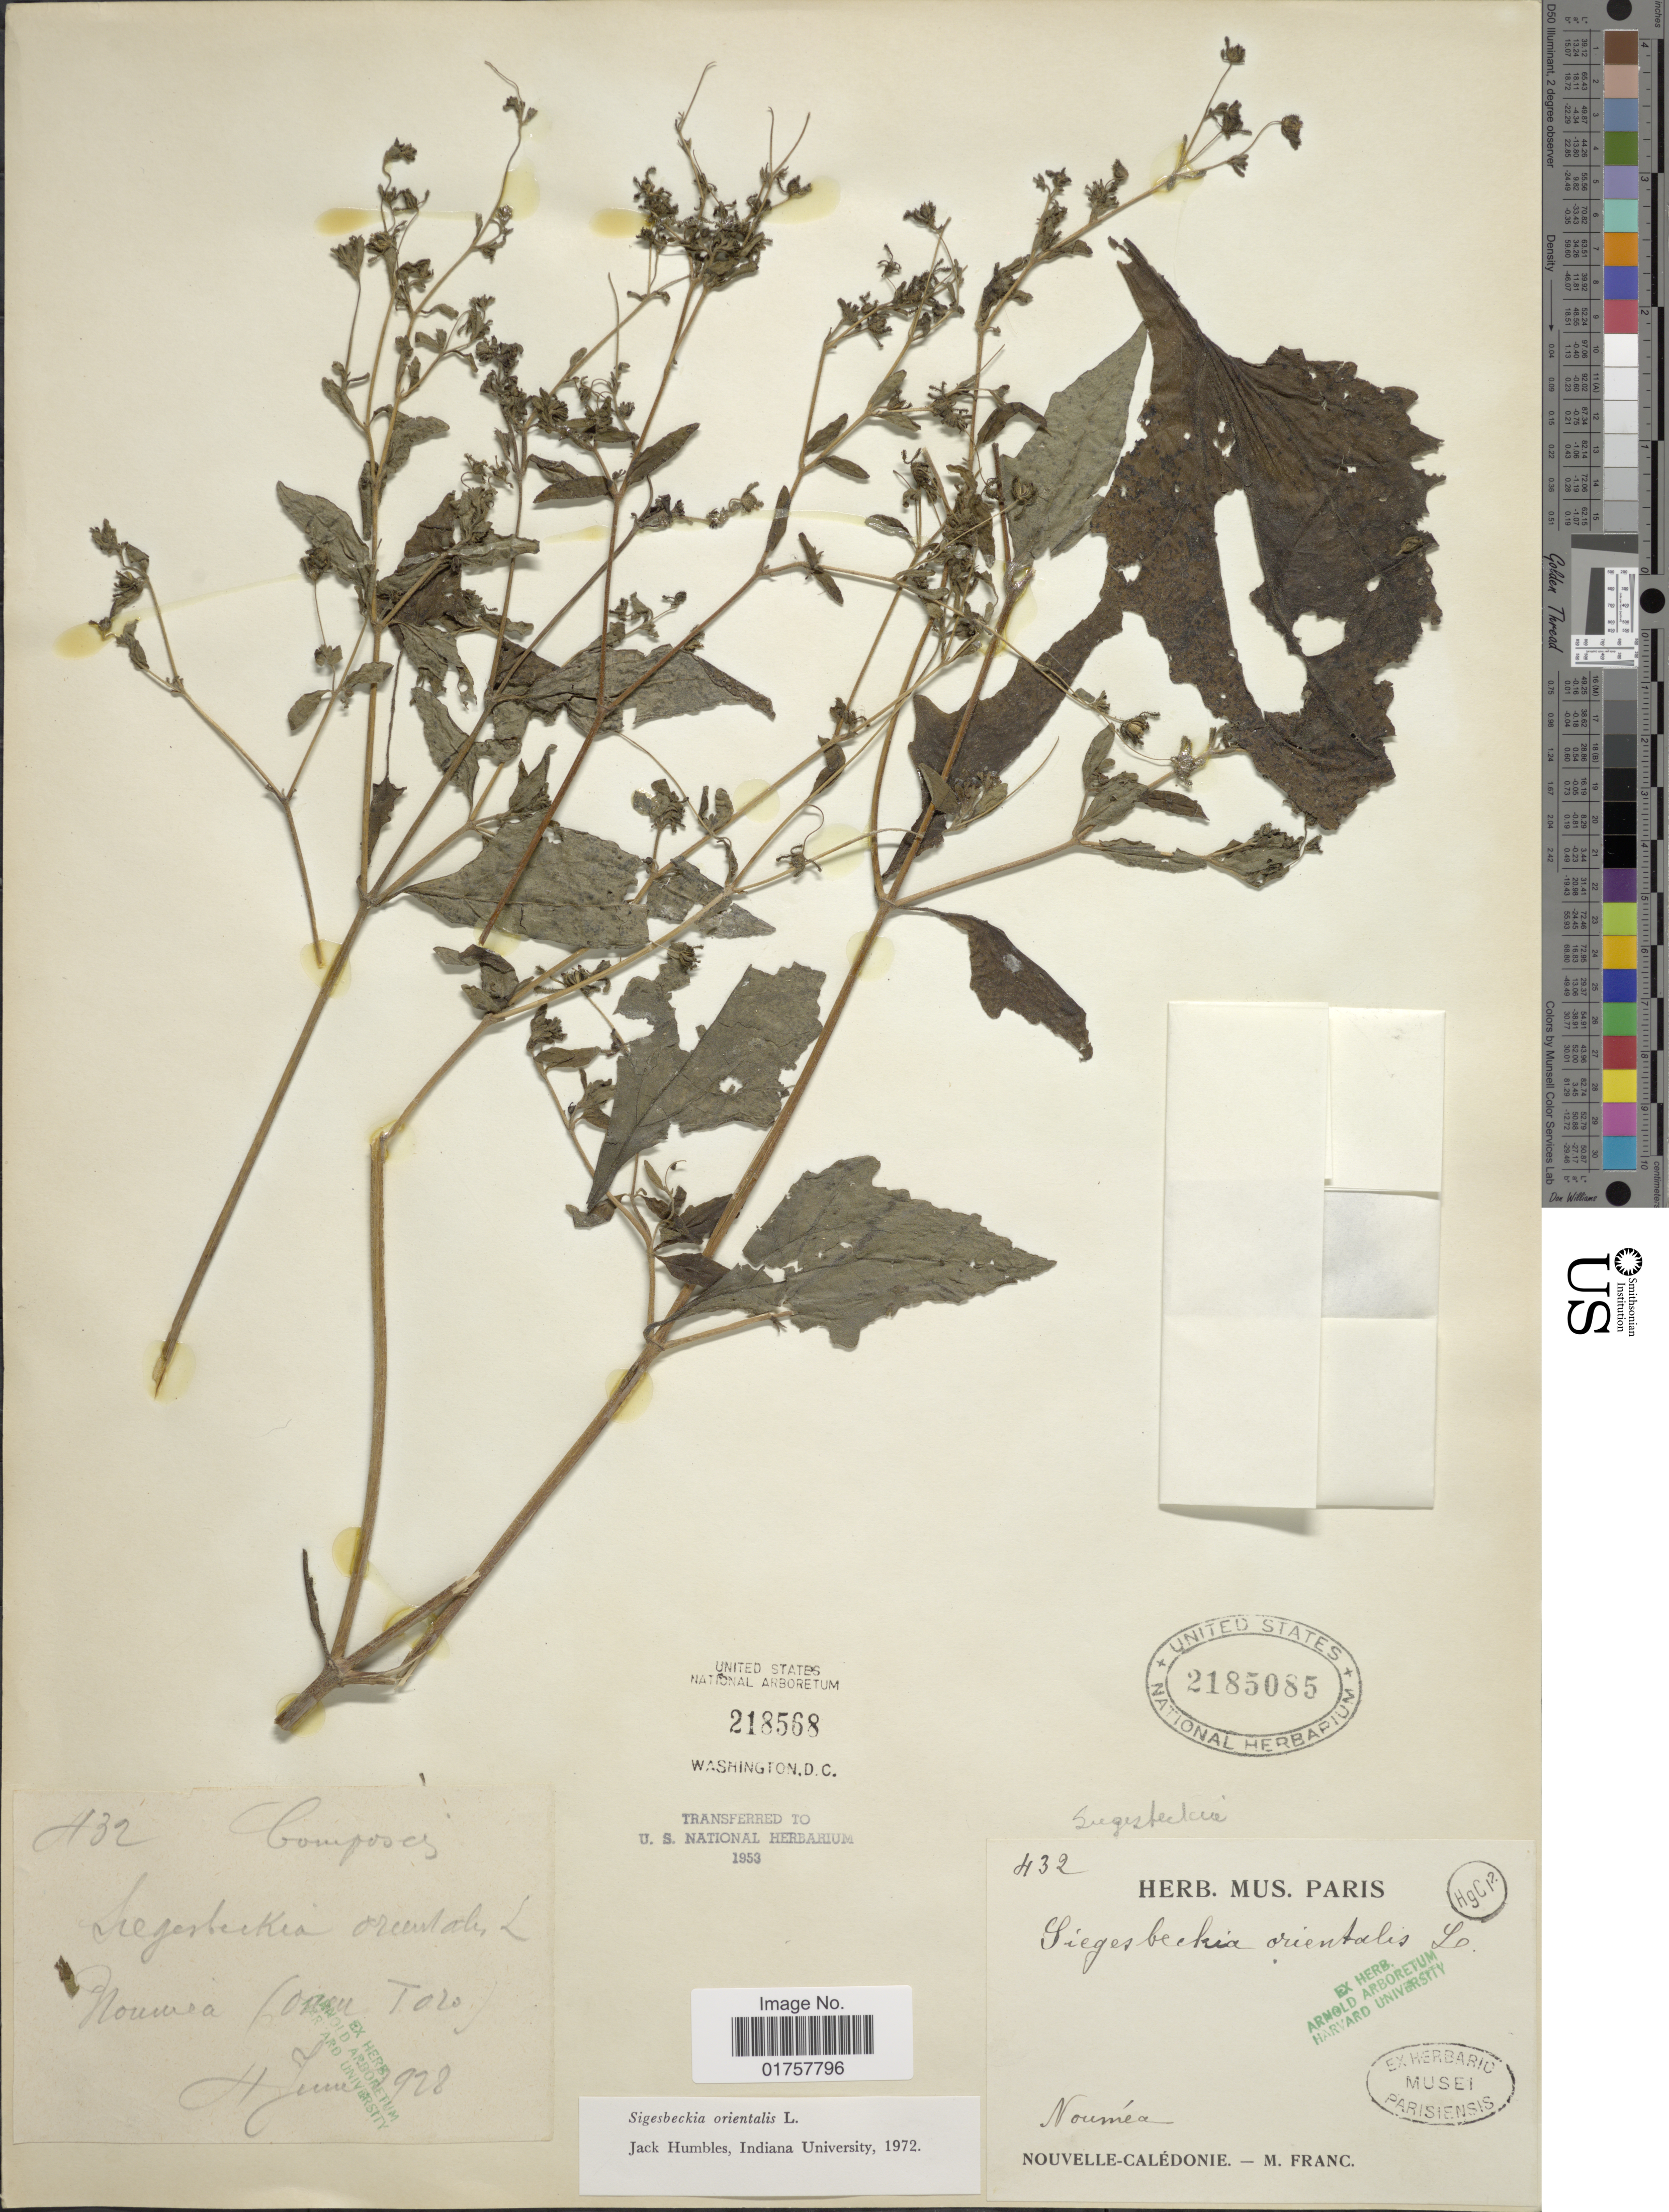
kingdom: Plantae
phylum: Tracheophyta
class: Magnoliopsida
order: Asterales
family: Asteraceae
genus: Sigesbeckia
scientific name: Sigesbeckia orientalis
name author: L.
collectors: M. Franc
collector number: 432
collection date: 1928-06-04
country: New Caledonia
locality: Nouméa (ouen Toro)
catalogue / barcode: US 218568